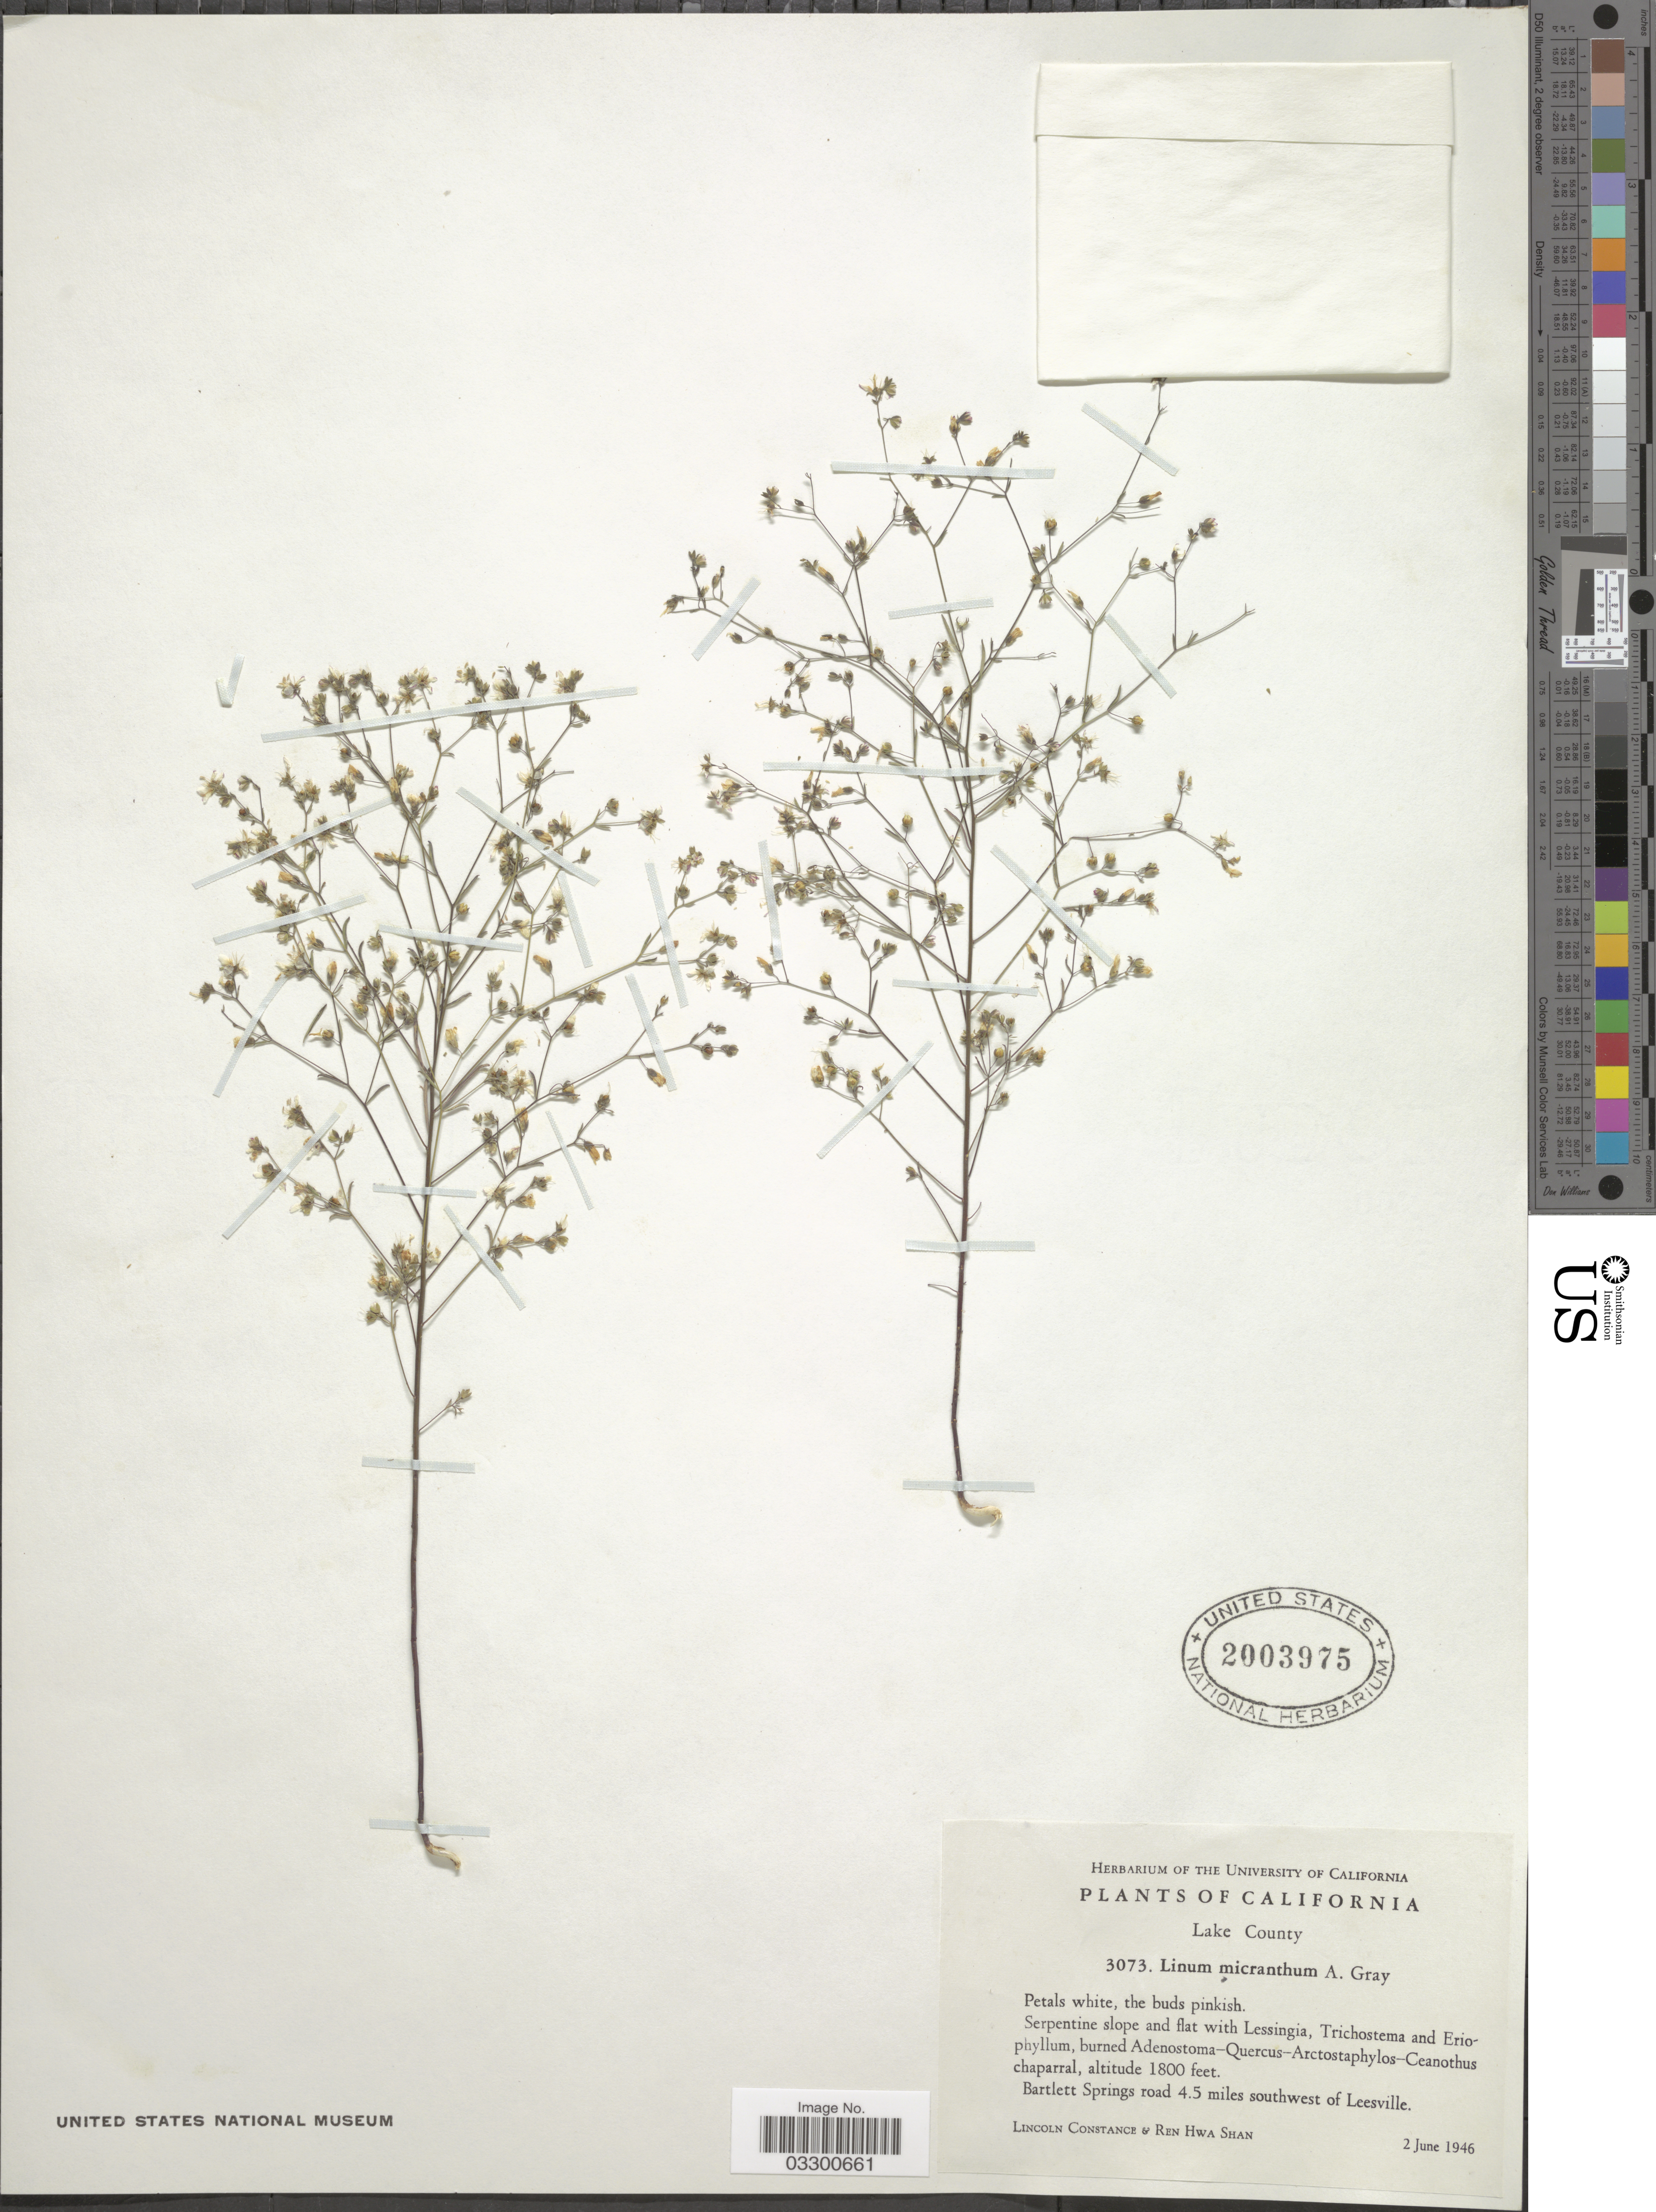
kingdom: Plantae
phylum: Tracheophyta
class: Magnoliopsida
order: Malpighiales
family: Linaceae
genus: Hesperolinon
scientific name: Hesperolinon micranthum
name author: (A. Gray) Small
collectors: L. Constance & R. Shan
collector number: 3073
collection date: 1946-06-02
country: United States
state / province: California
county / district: Lake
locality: Lake County. Bartlett Springs road 4.5 miles southwest of Leesville.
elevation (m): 549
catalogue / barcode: US 2003975